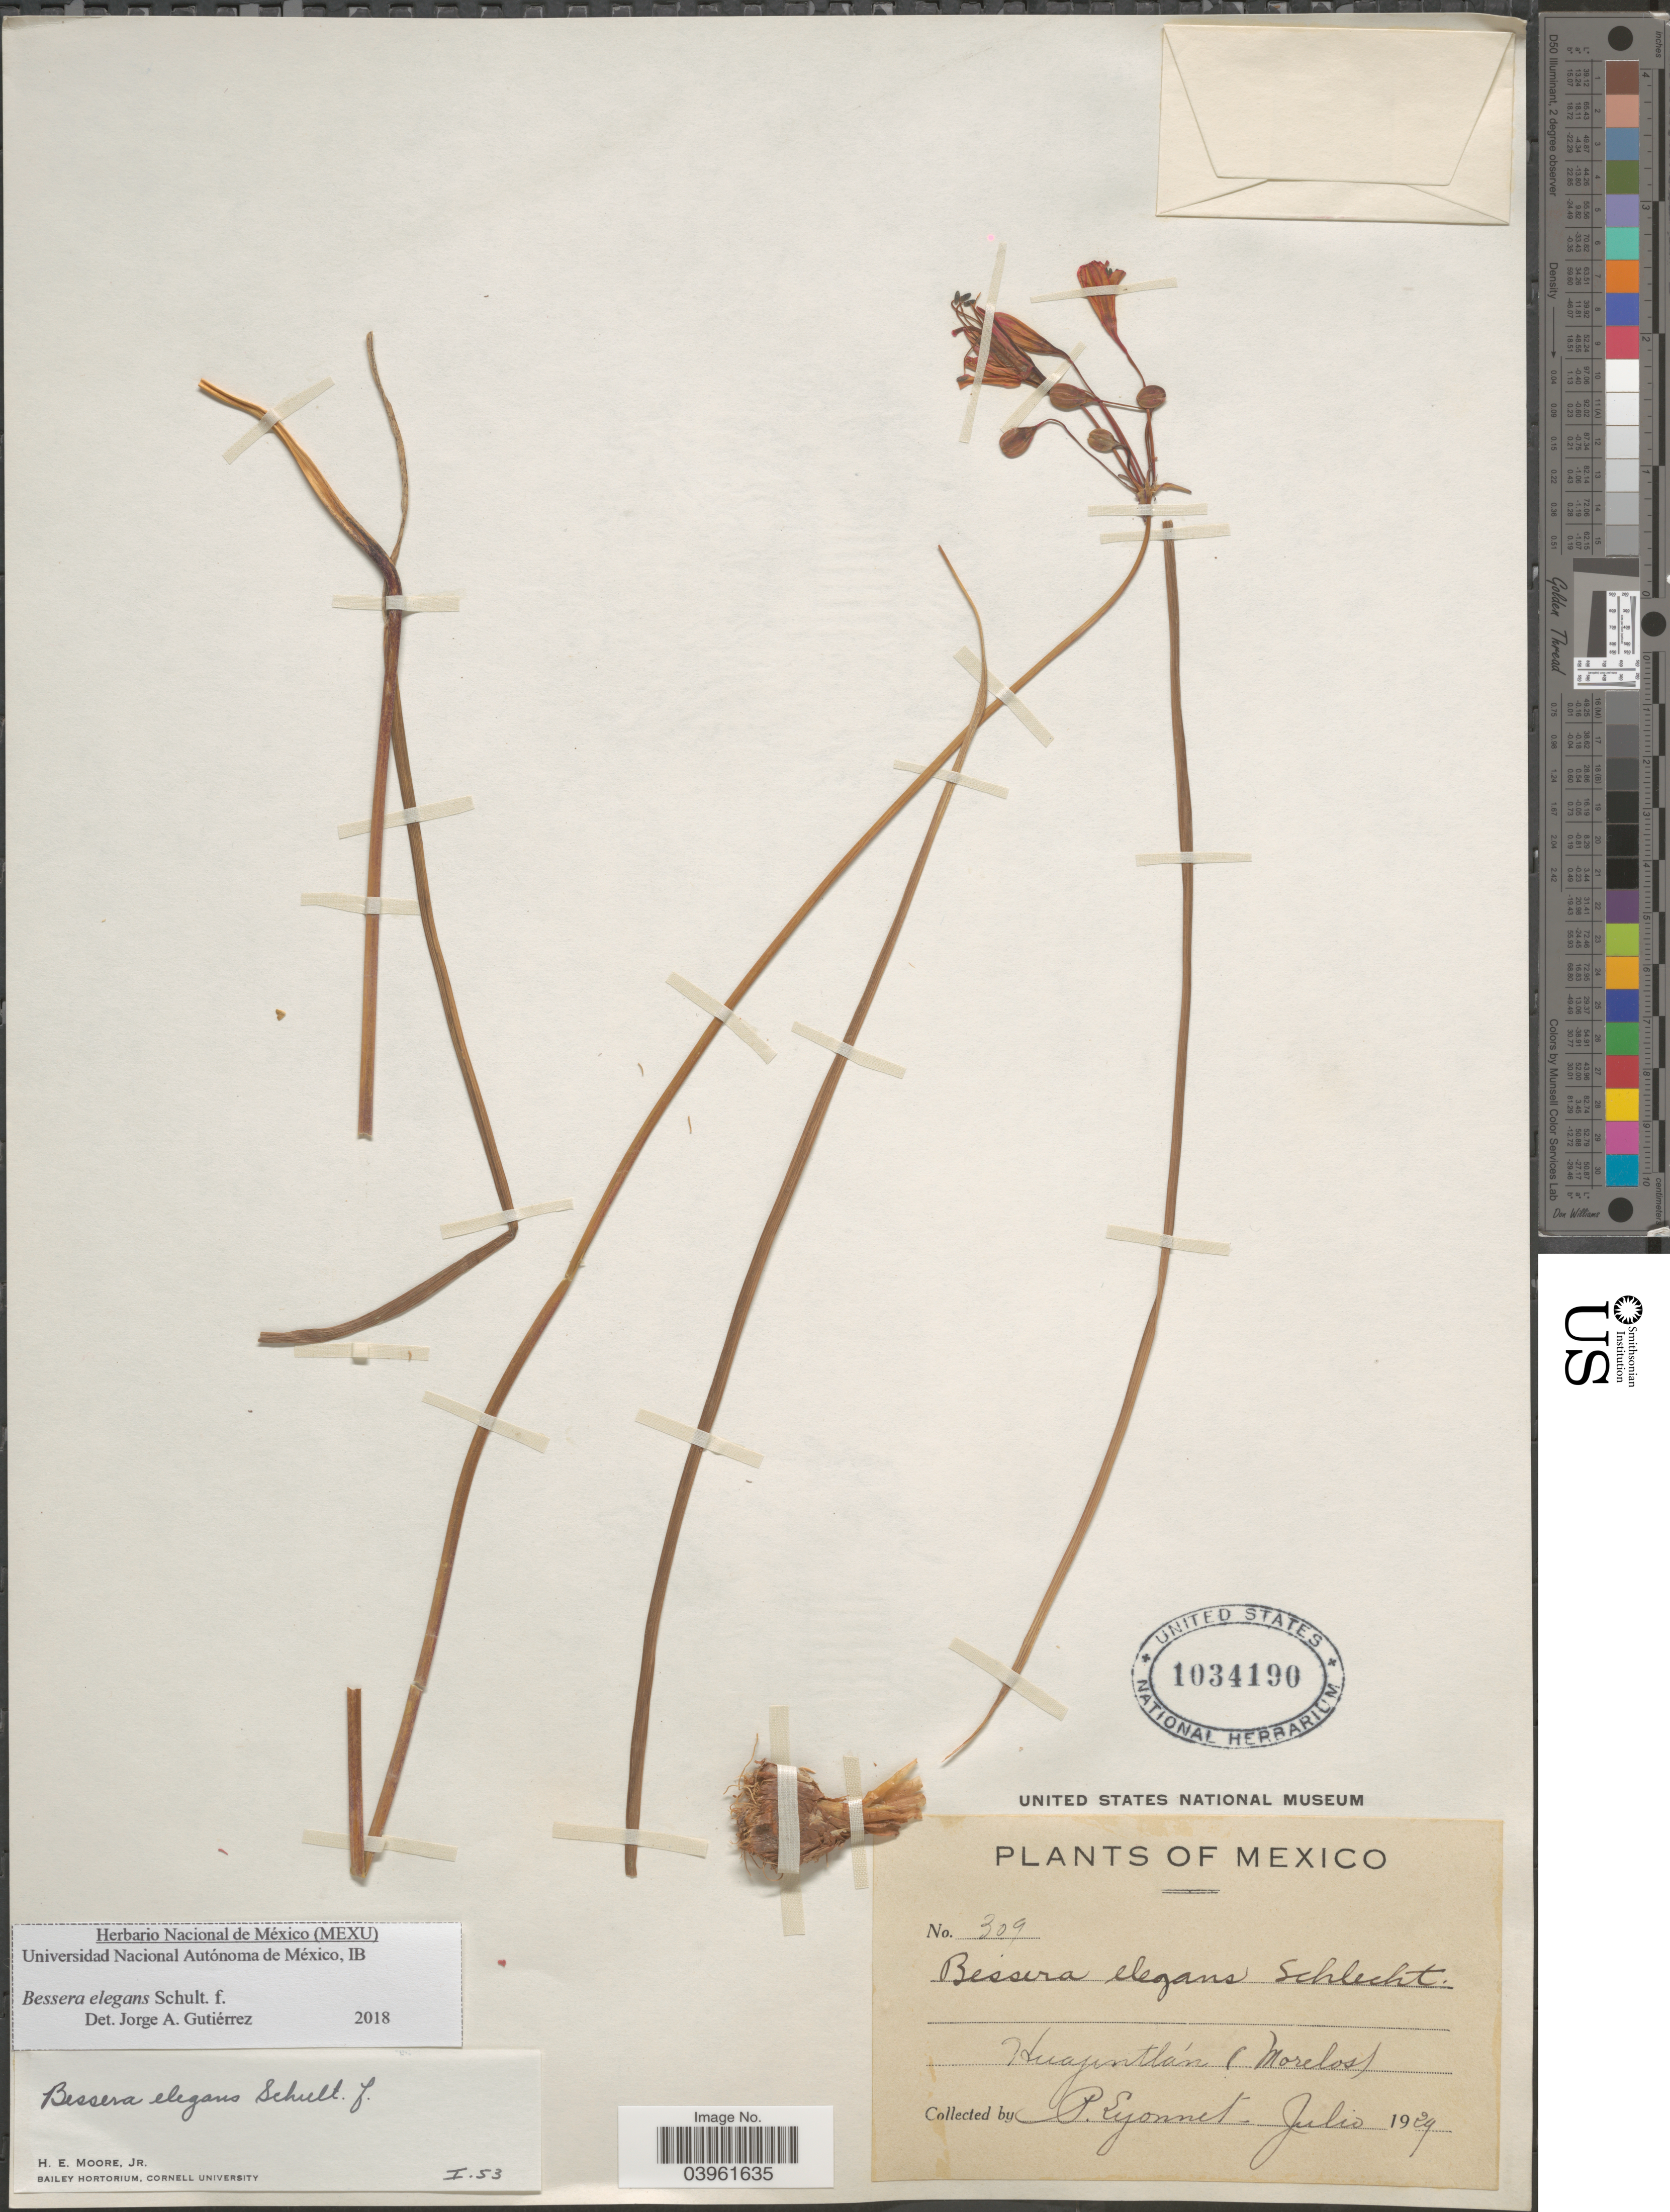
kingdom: Plantae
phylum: Tracheophyta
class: Liliopsida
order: Asparagales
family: Asparagaceae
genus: Bessera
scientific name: Bessera elegans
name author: Schult. f.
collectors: P. Lyonnet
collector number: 309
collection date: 1929-07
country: Mexico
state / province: Morelos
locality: Huajintlán (Morelos).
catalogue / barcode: US 1034190